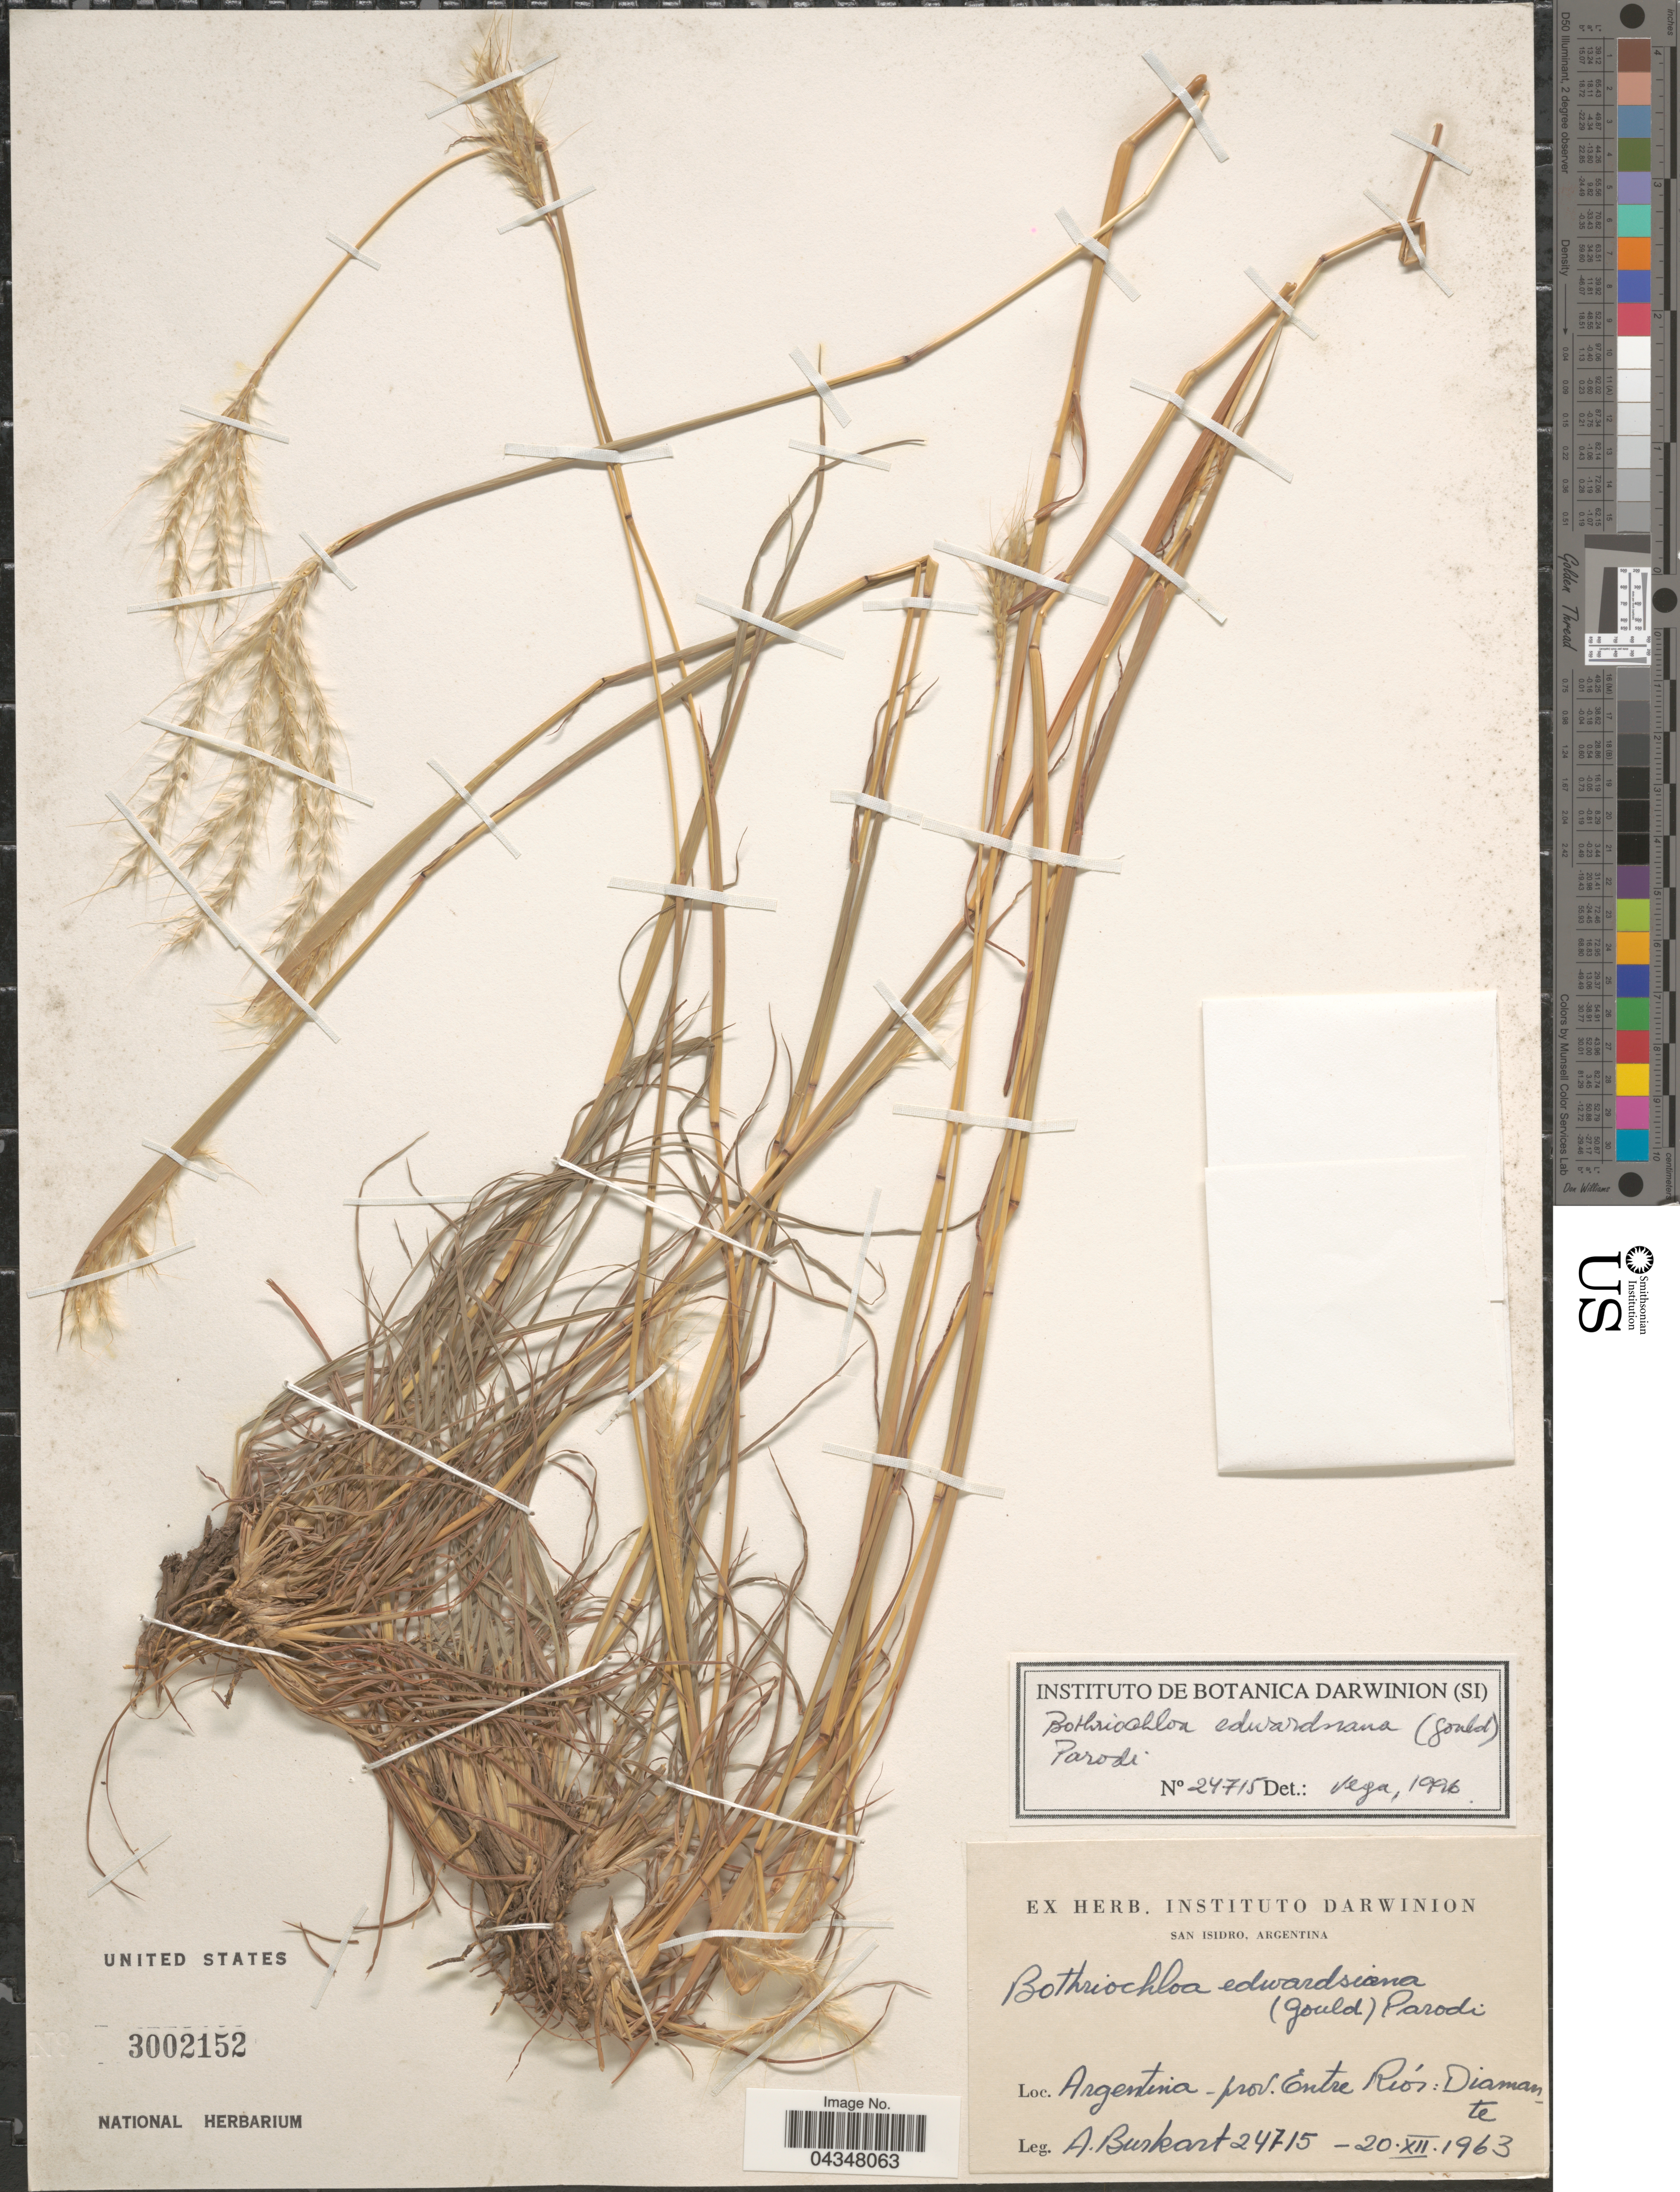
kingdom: Plantae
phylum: Tracheophyta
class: Liliopsida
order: Poales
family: Poaceae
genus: Bothriochloa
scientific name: Bothriochloa edwardsiana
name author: (Gould) Parodi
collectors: A. E. Burkart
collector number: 24715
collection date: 1963-12-20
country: Argentina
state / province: Entre Rios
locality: Diamante.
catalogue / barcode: US 3002152